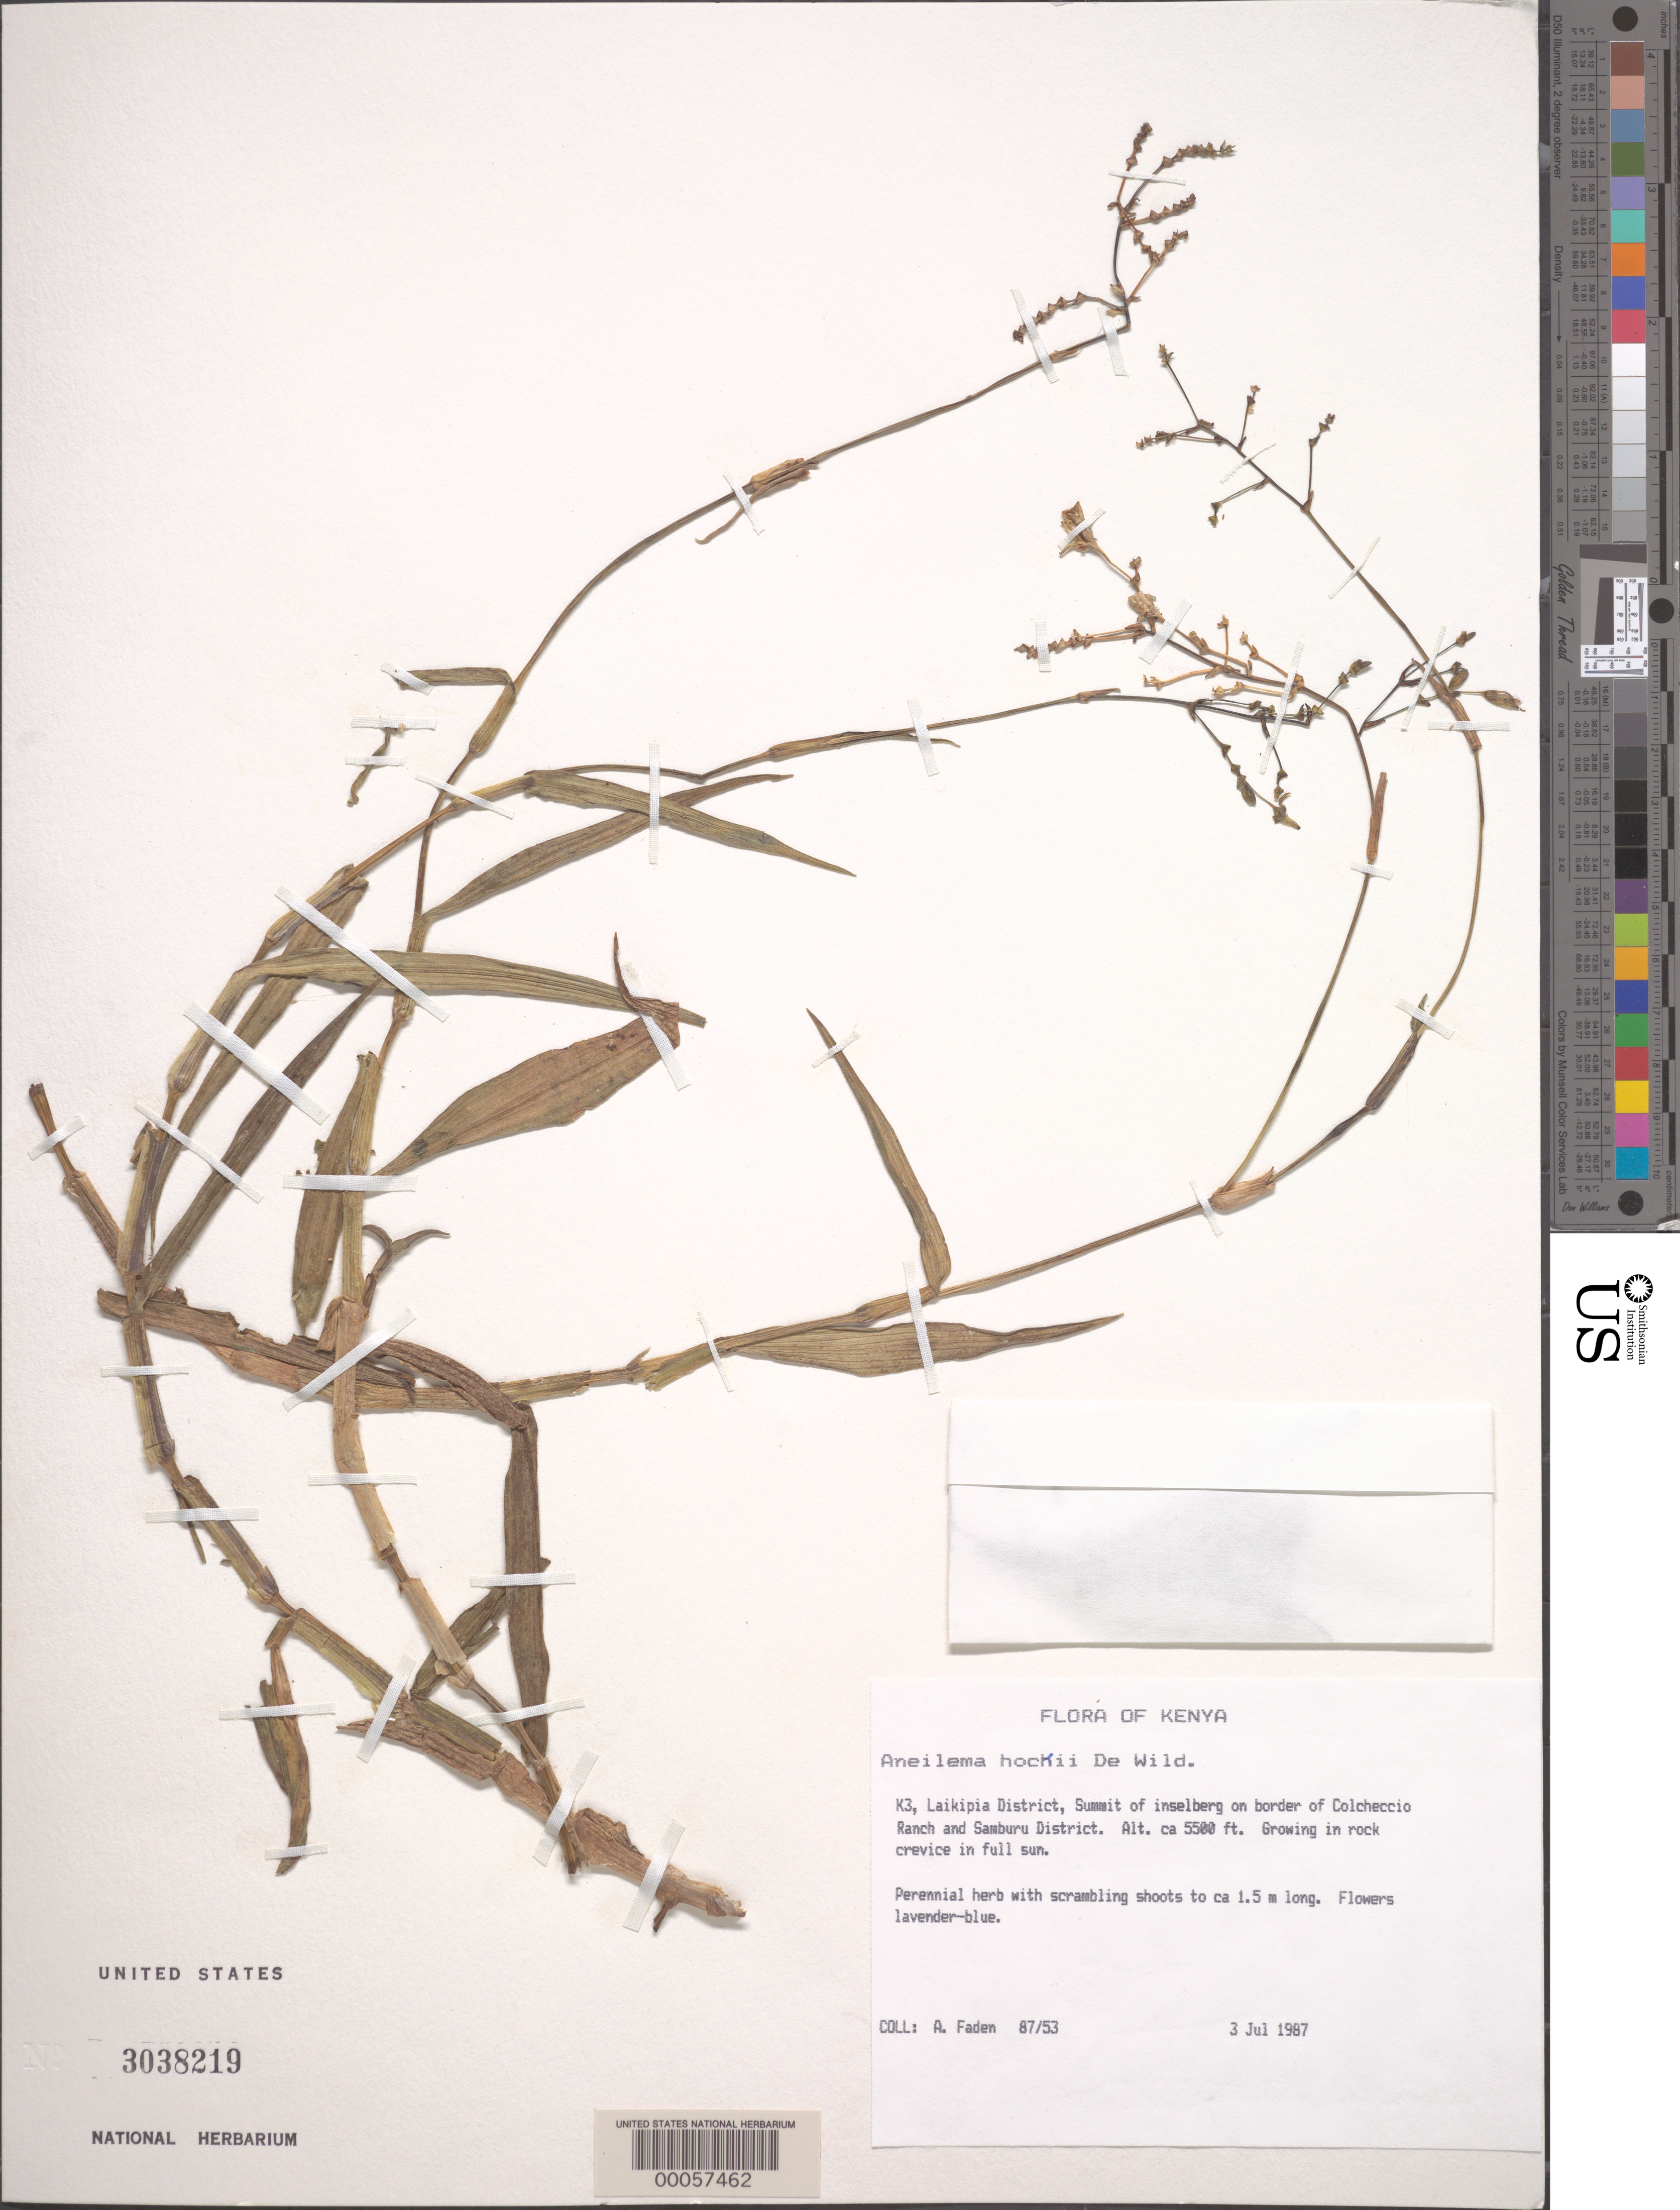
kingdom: Plantae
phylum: Tracheophyta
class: Liliopsida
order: Commelinales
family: Commelinaceae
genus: Aneilema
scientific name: Aneilema hockii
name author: De Wild.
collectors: A. J. Faden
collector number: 87/53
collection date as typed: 03 Jul 1987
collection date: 1987-07-03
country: Kenya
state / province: Laikipia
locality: Summit of inselberg on border of colcheccio ranch and samburu dist.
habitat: Growing in rock crevice in full sun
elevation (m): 1676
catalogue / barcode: US 3038219